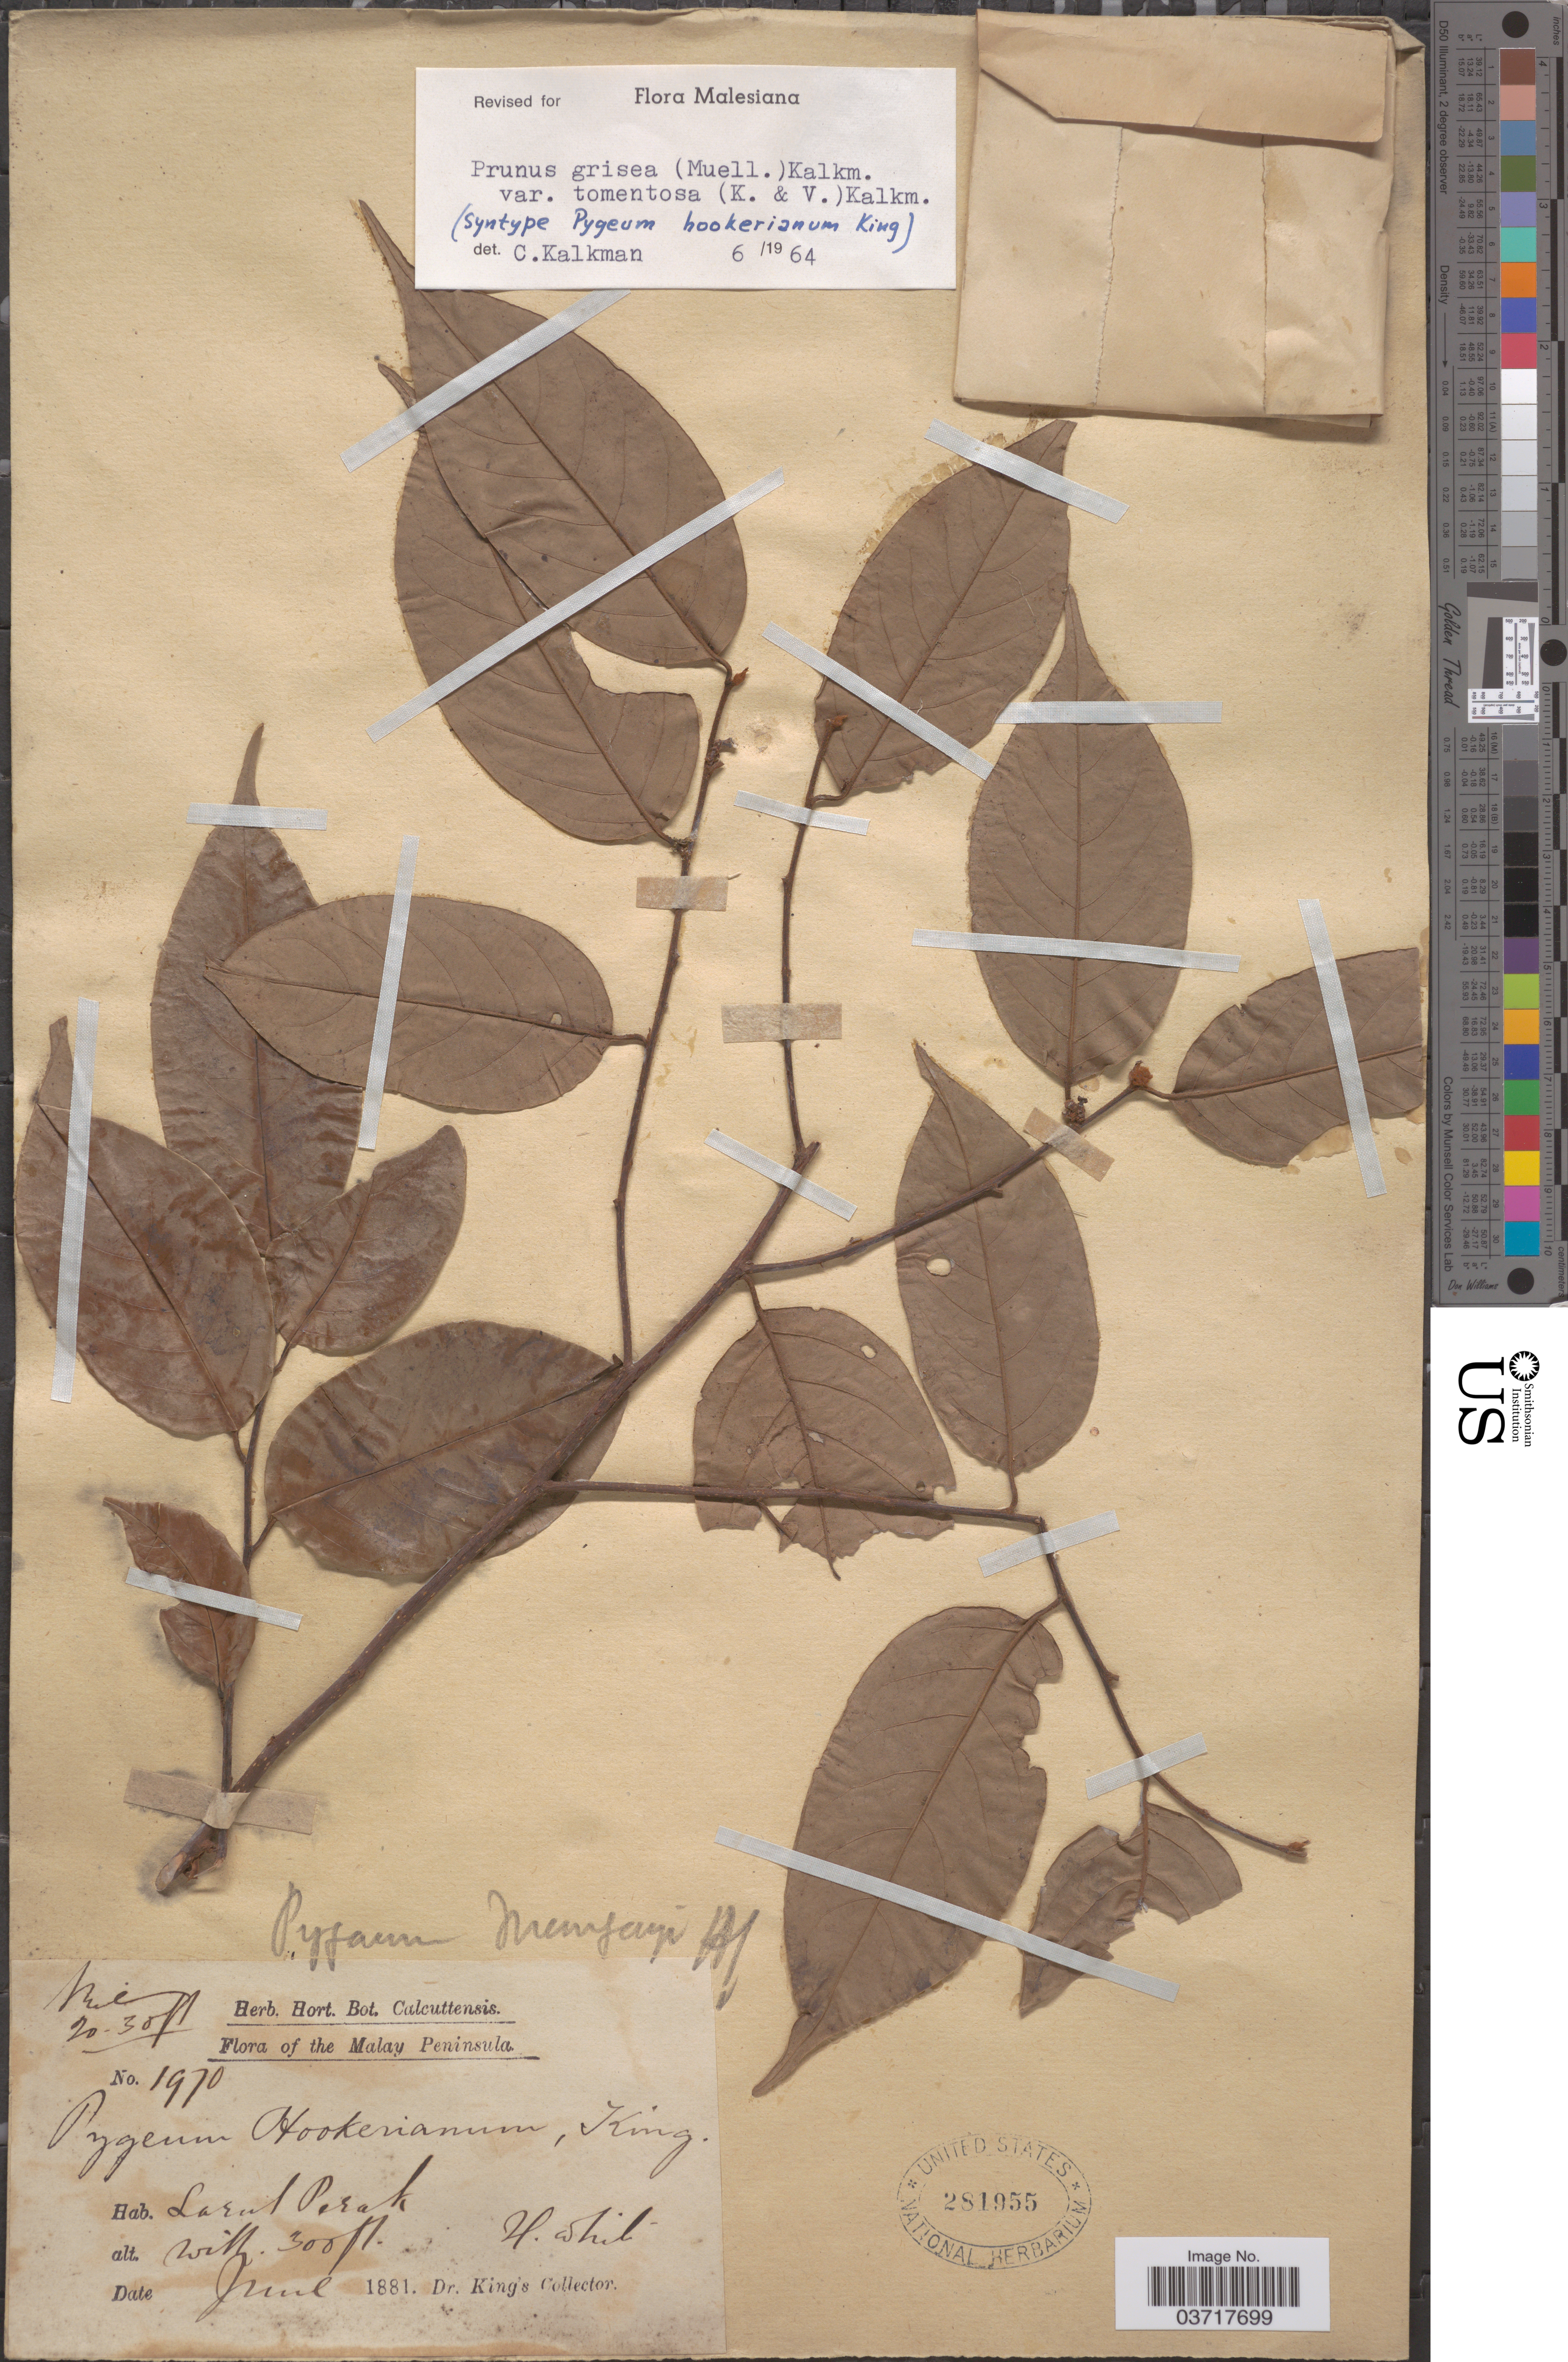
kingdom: Plantae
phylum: Tracheophyta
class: Magnoliopsida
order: Rosales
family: Rosaceae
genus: Prunus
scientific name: Prunus grisea var. tomentosa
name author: (Koord. & Valeton) Kalkman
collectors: Dr. King's collector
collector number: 1970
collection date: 1881-06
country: Malaysia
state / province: Perak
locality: Malay Peninsula. Larut Perak.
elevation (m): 91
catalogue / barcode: US 281955